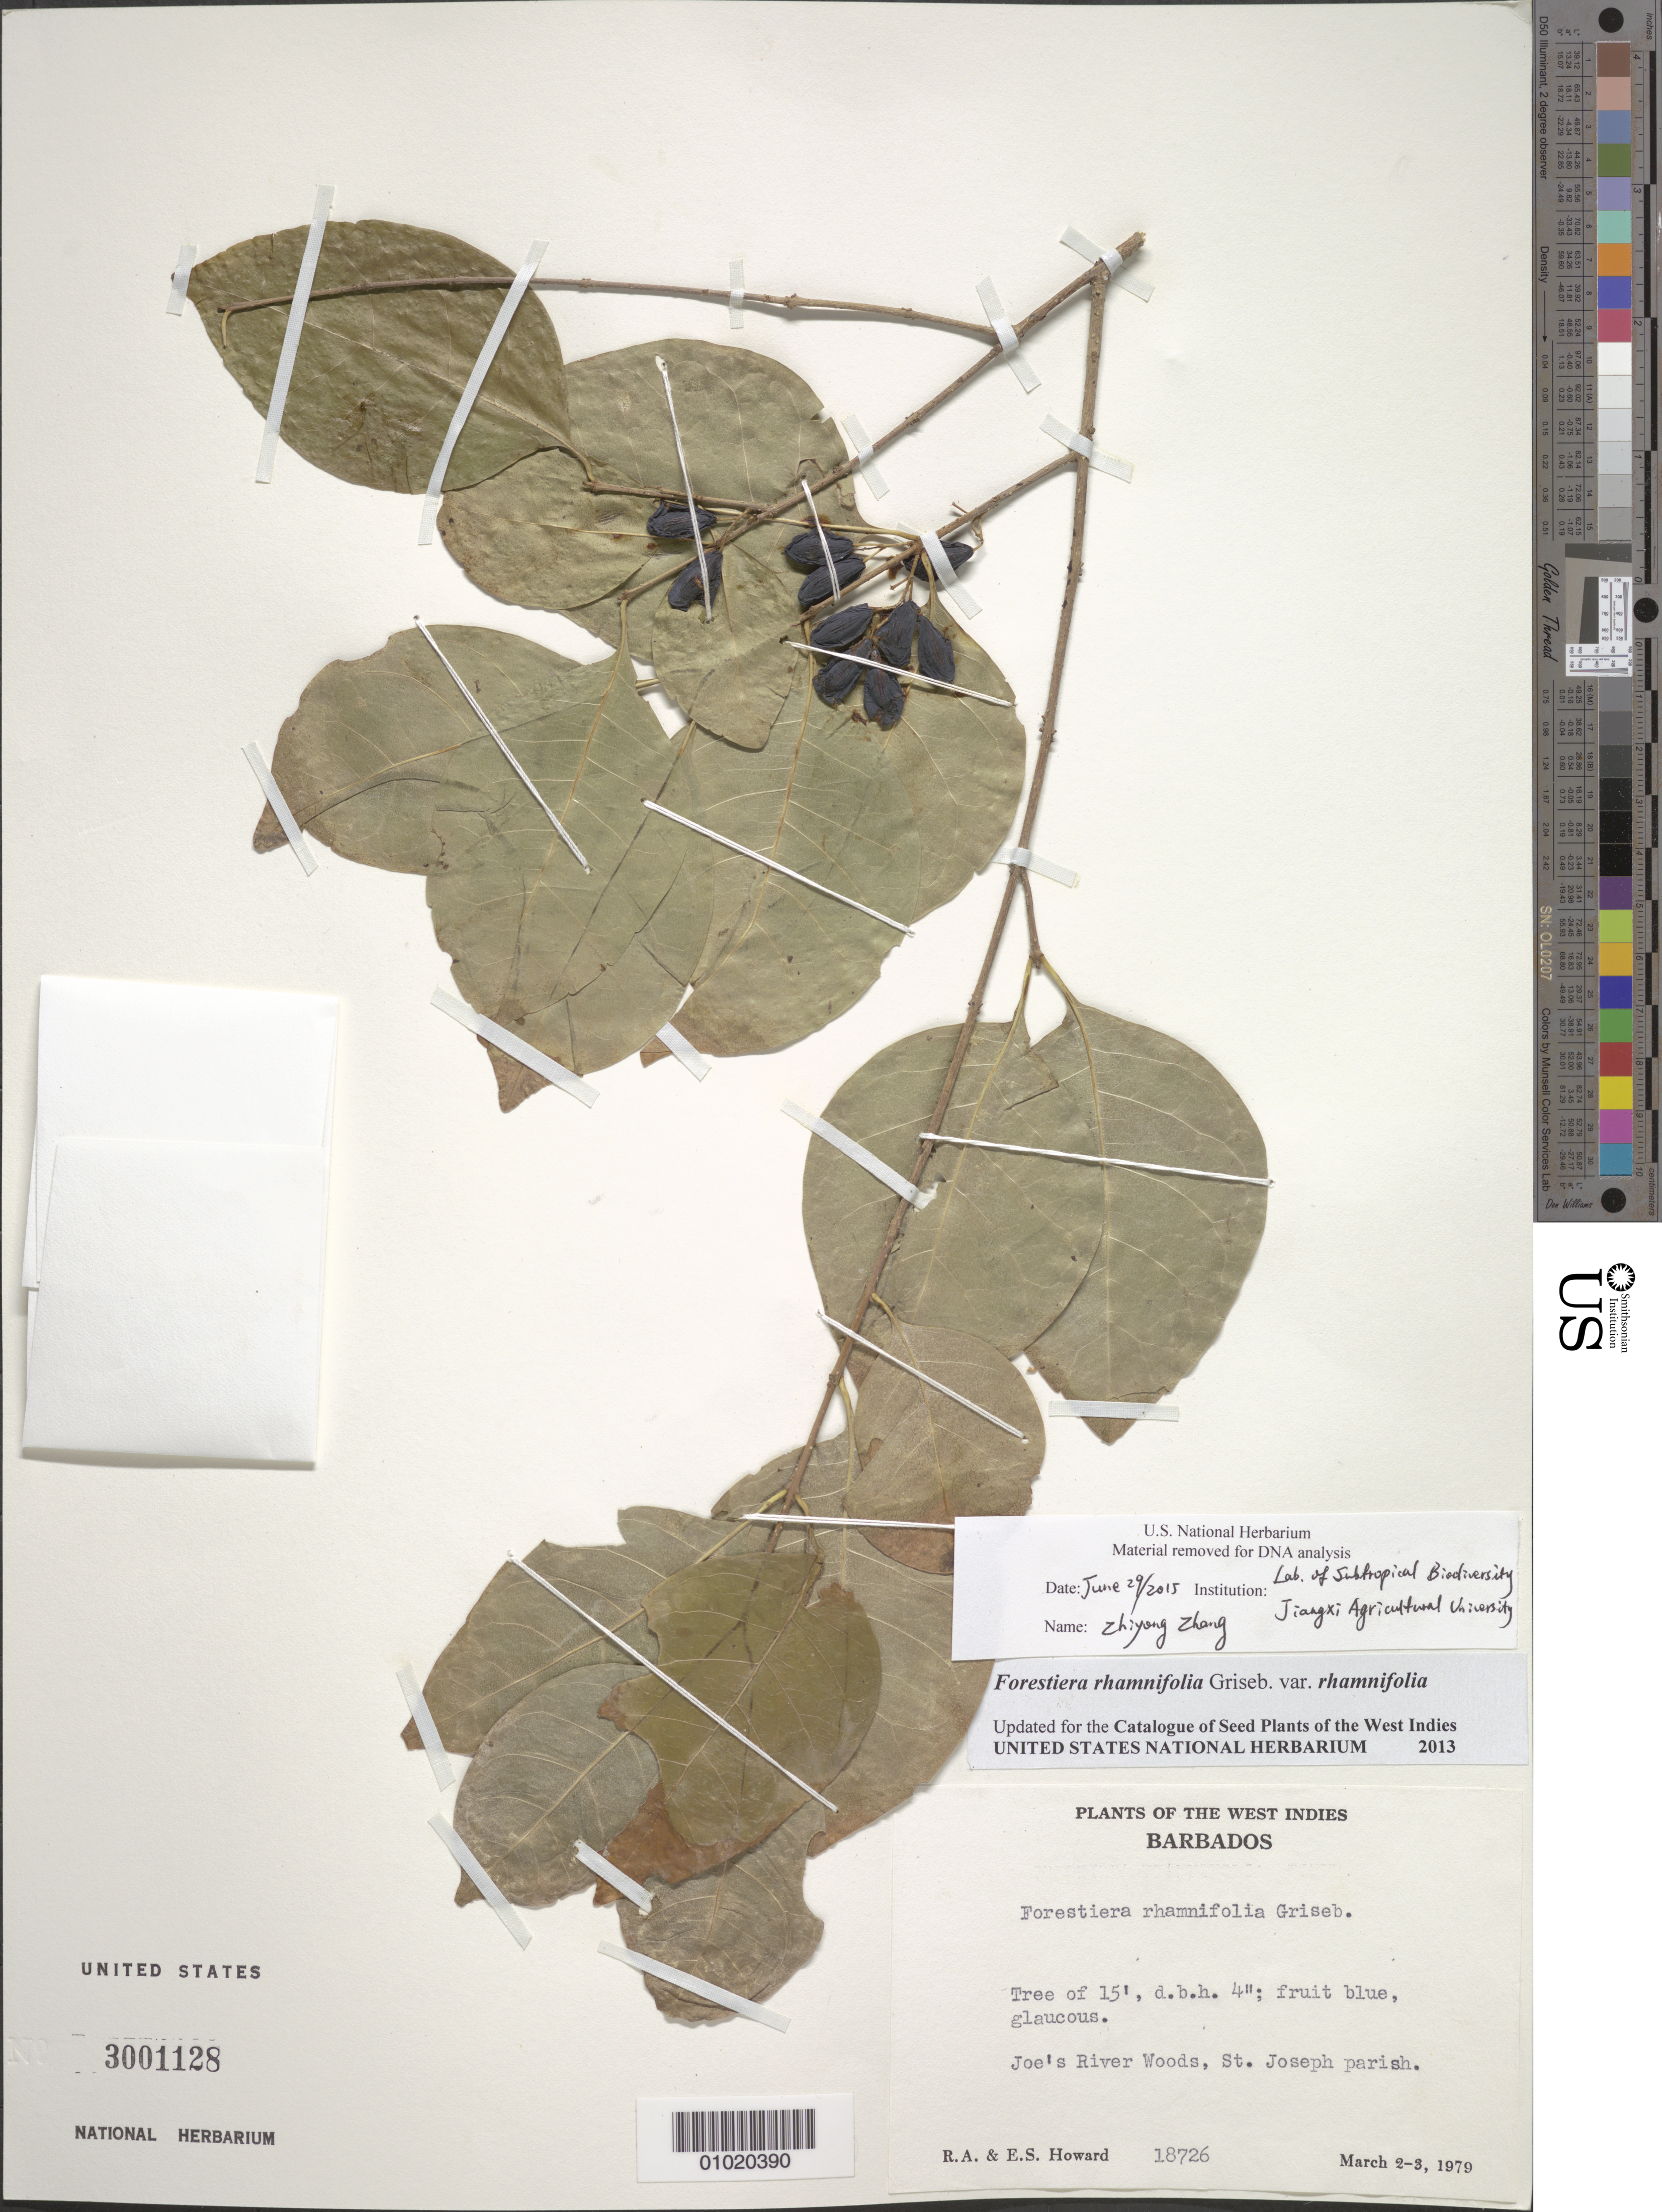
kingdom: Plantae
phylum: Tracheophyta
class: Magnoliopsida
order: Lamiales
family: Oleaceae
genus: Forestiera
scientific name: Forestiera rhamnifolia var. rhamnifolia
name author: Griseb.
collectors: R. A. Howard & E. S. Howard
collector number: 18726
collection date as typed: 02 Mar 1979 to 03 Mar 1979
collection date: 1979-03-02/1979-03-03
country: Barbados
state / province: Saint Joseph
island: Barbados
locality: Joe's River Woods.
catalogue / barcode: US 3001128